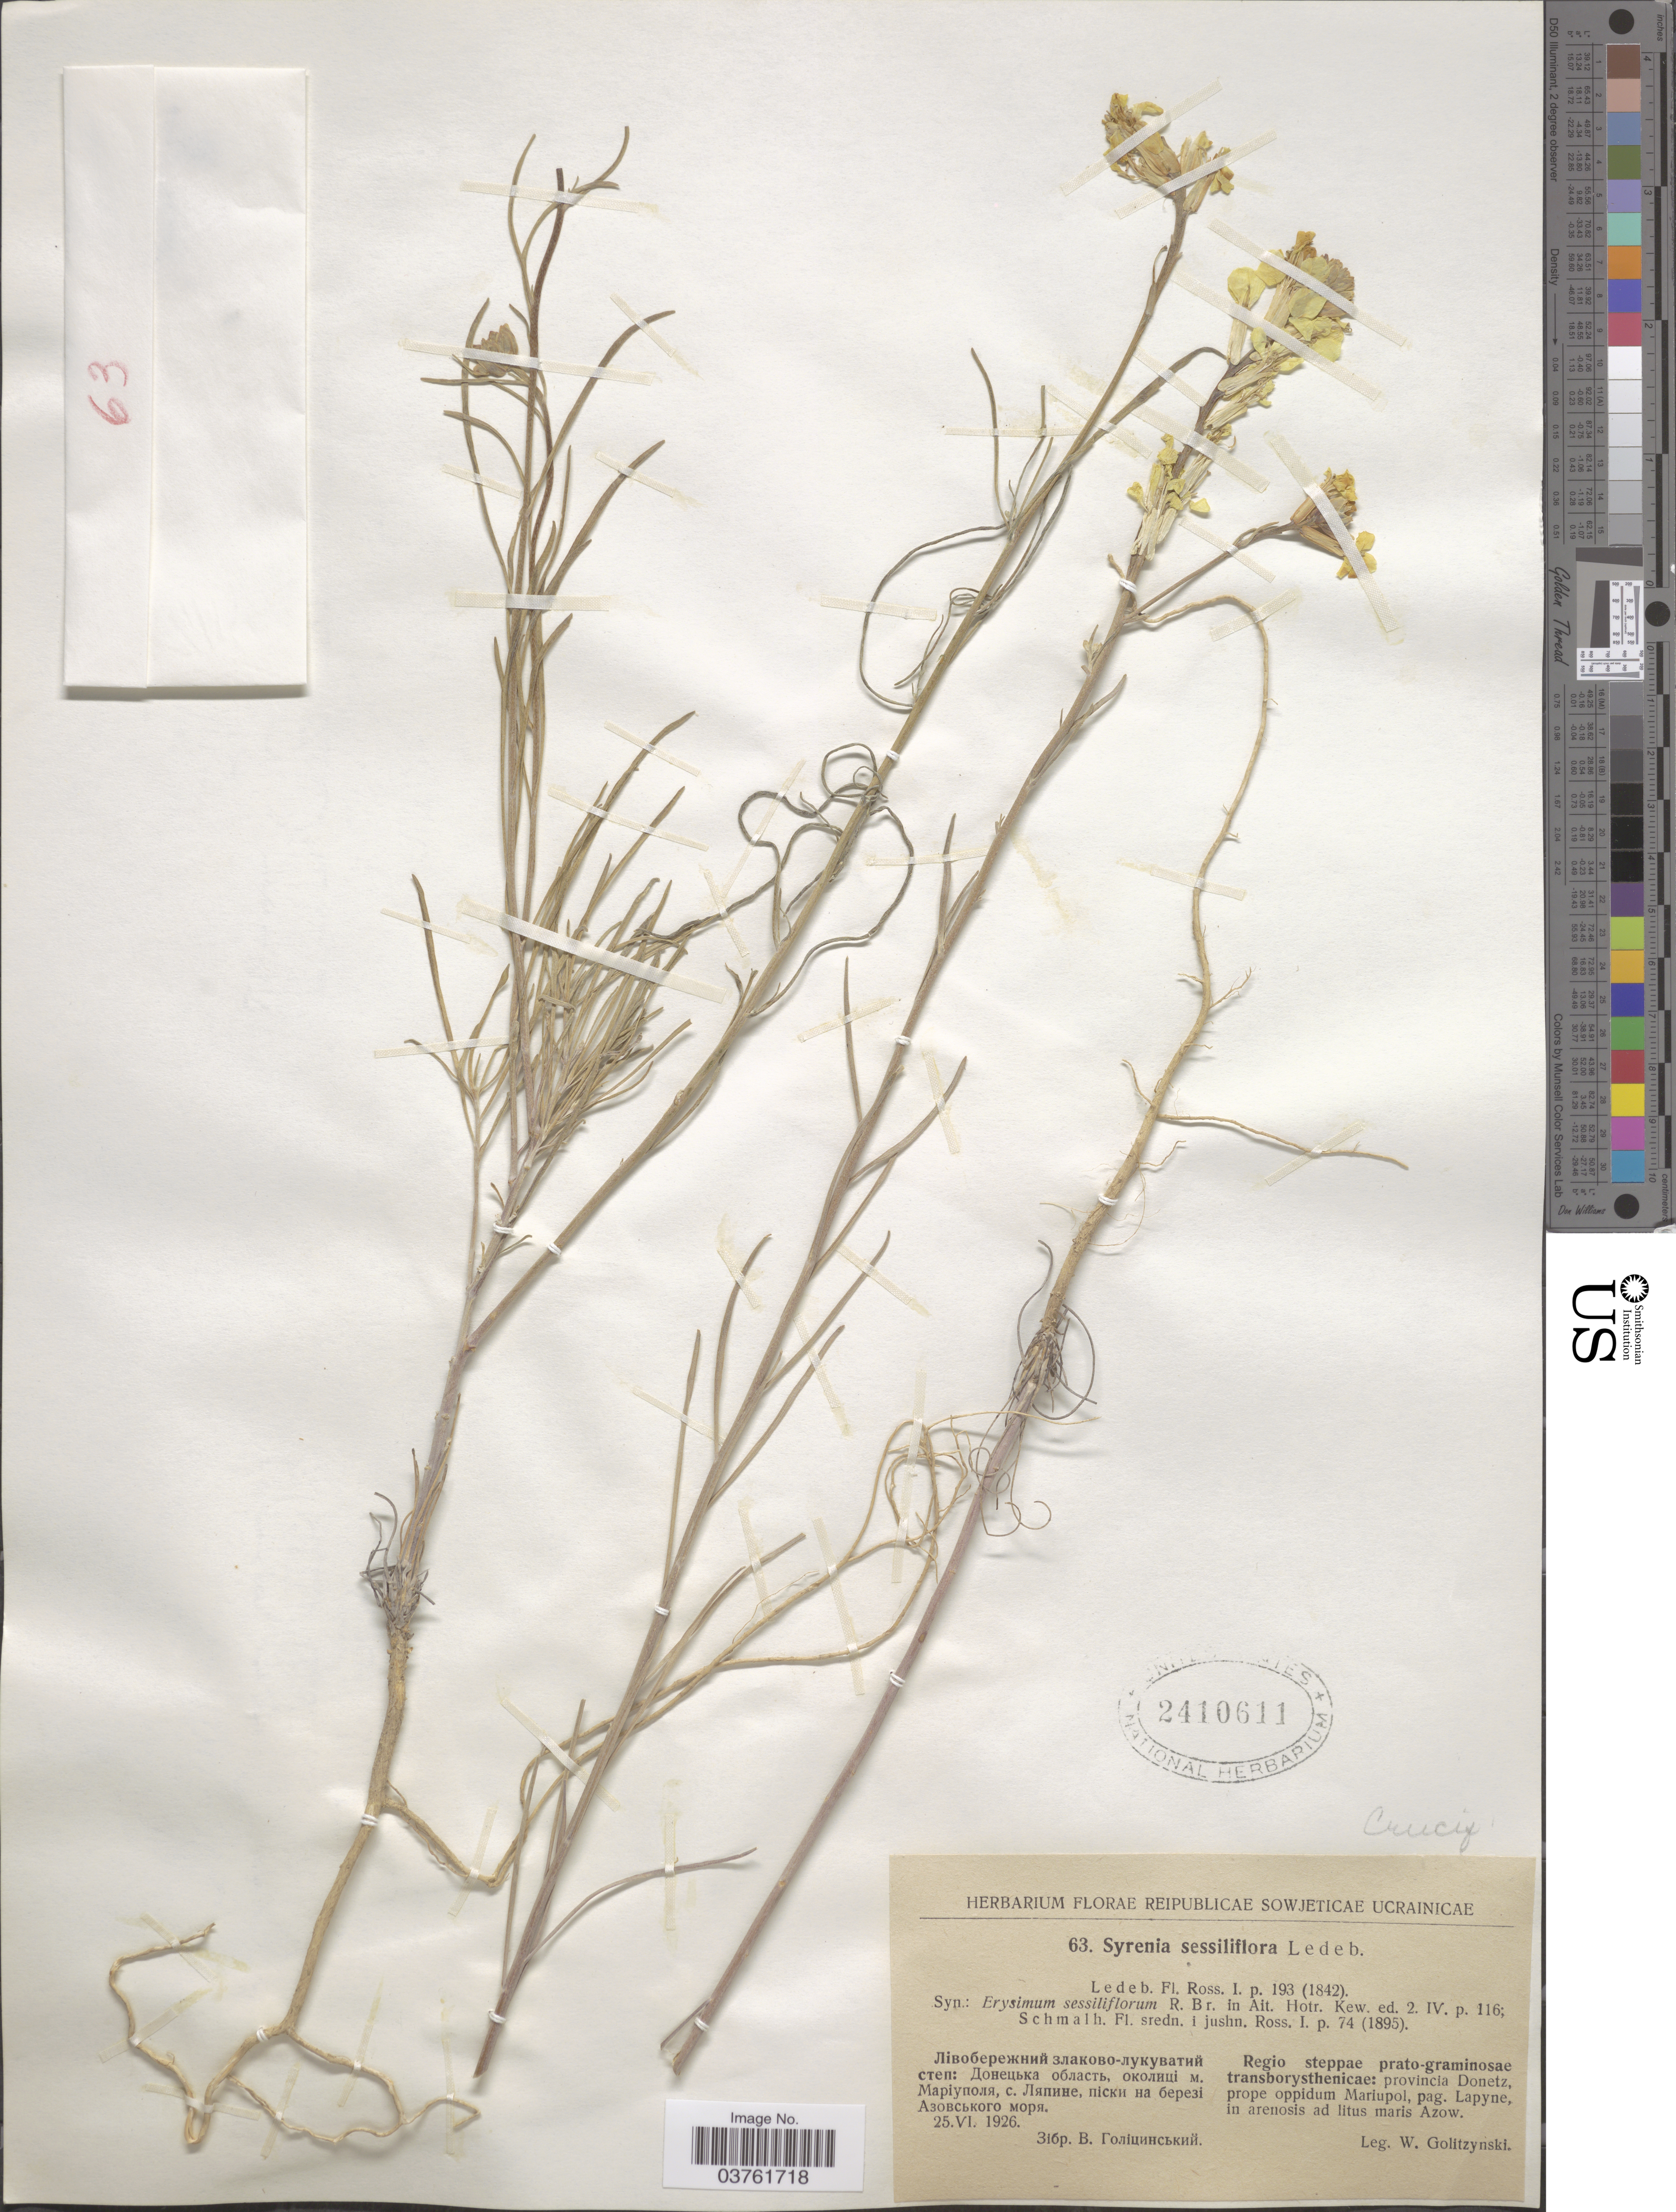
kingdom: Plantae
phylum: Tracheophyta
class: Magnoliopsida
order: Brassicales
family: Brassicaceae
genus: Syrenia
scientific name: Syrenia sessiliflora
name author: Ledeb.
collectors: W. Golitzynski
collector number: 63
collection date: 1926-06-25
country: Ukraine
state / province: Donets'k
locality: Prope oppidum Mariupol, pag. Lapyne, in arenosis ad litus maris Azow.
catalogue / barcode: US 2410611